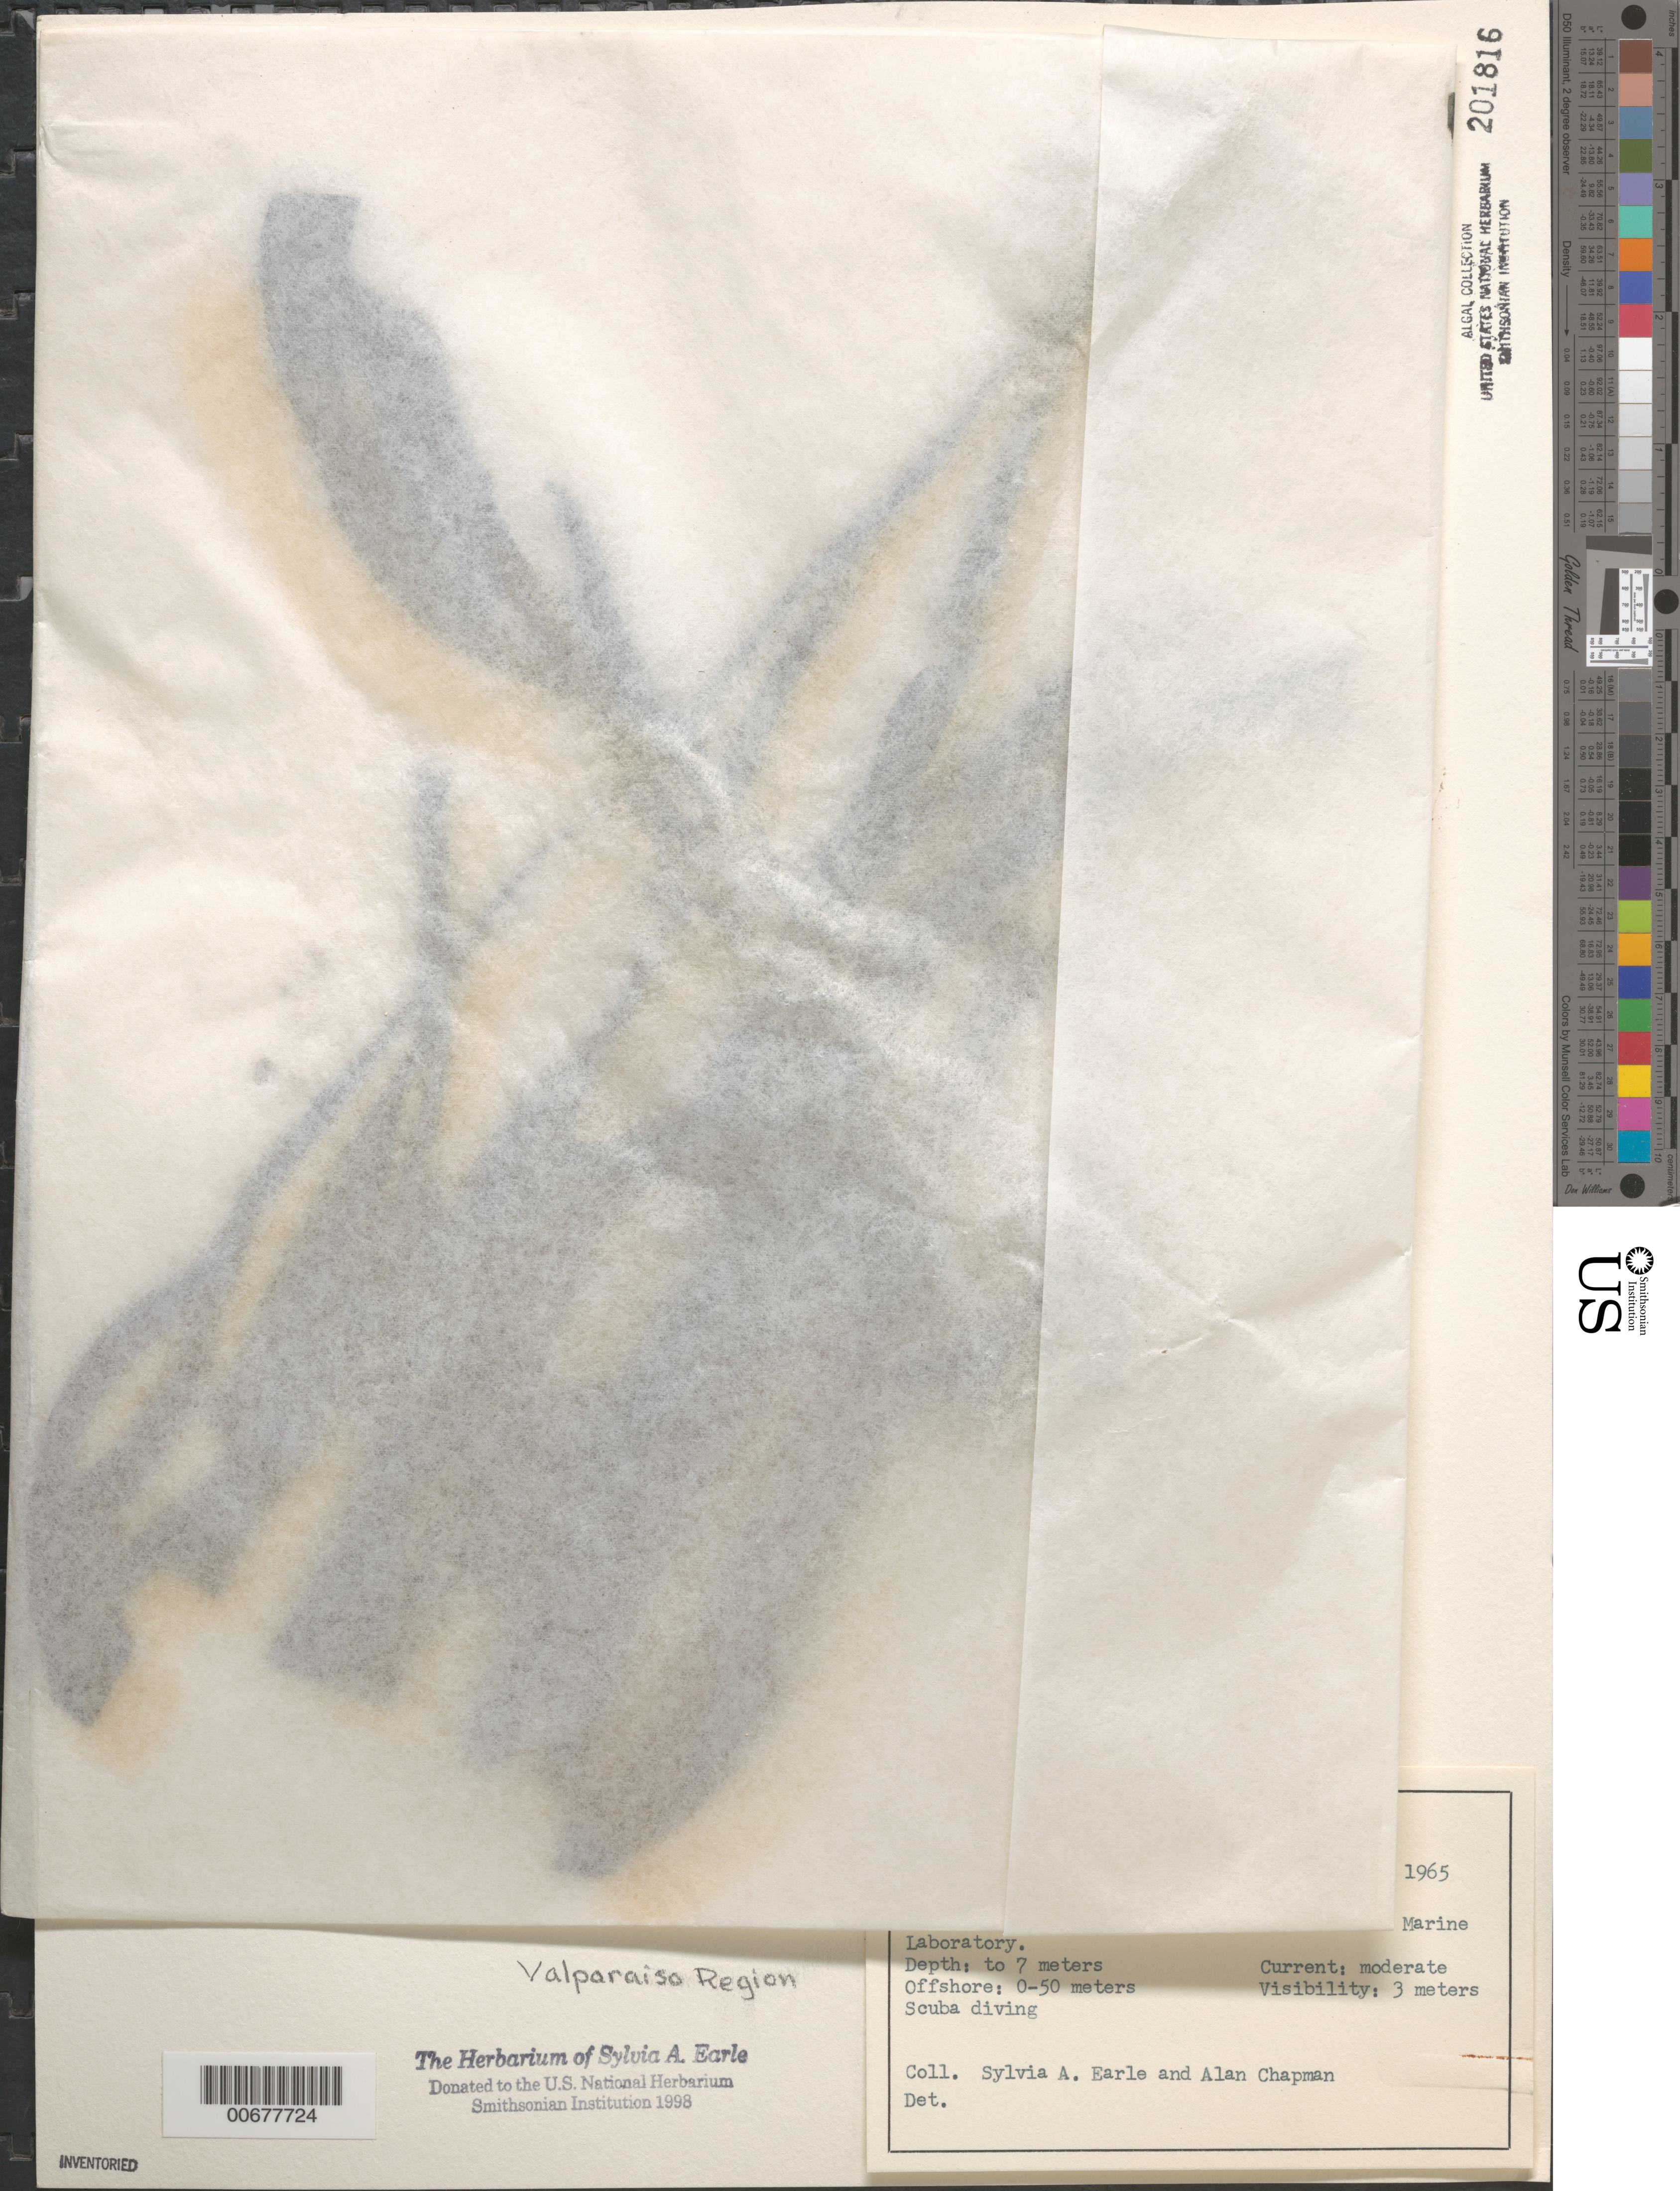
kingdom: Chromista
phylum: Ochrophyta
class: Phaeophyceae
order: Laminariales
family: Lessoniaceae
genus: Lessonia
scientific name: Lessonia sp.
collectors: S. A. Earle & A. Chapman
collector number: SE 65268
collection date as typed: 21 Dec 1965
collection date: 1965-12-21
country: Chile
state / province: Valparaíso (V)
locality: Vina del Mar, near Montemar Marine Laboratory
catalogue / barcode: US 201816